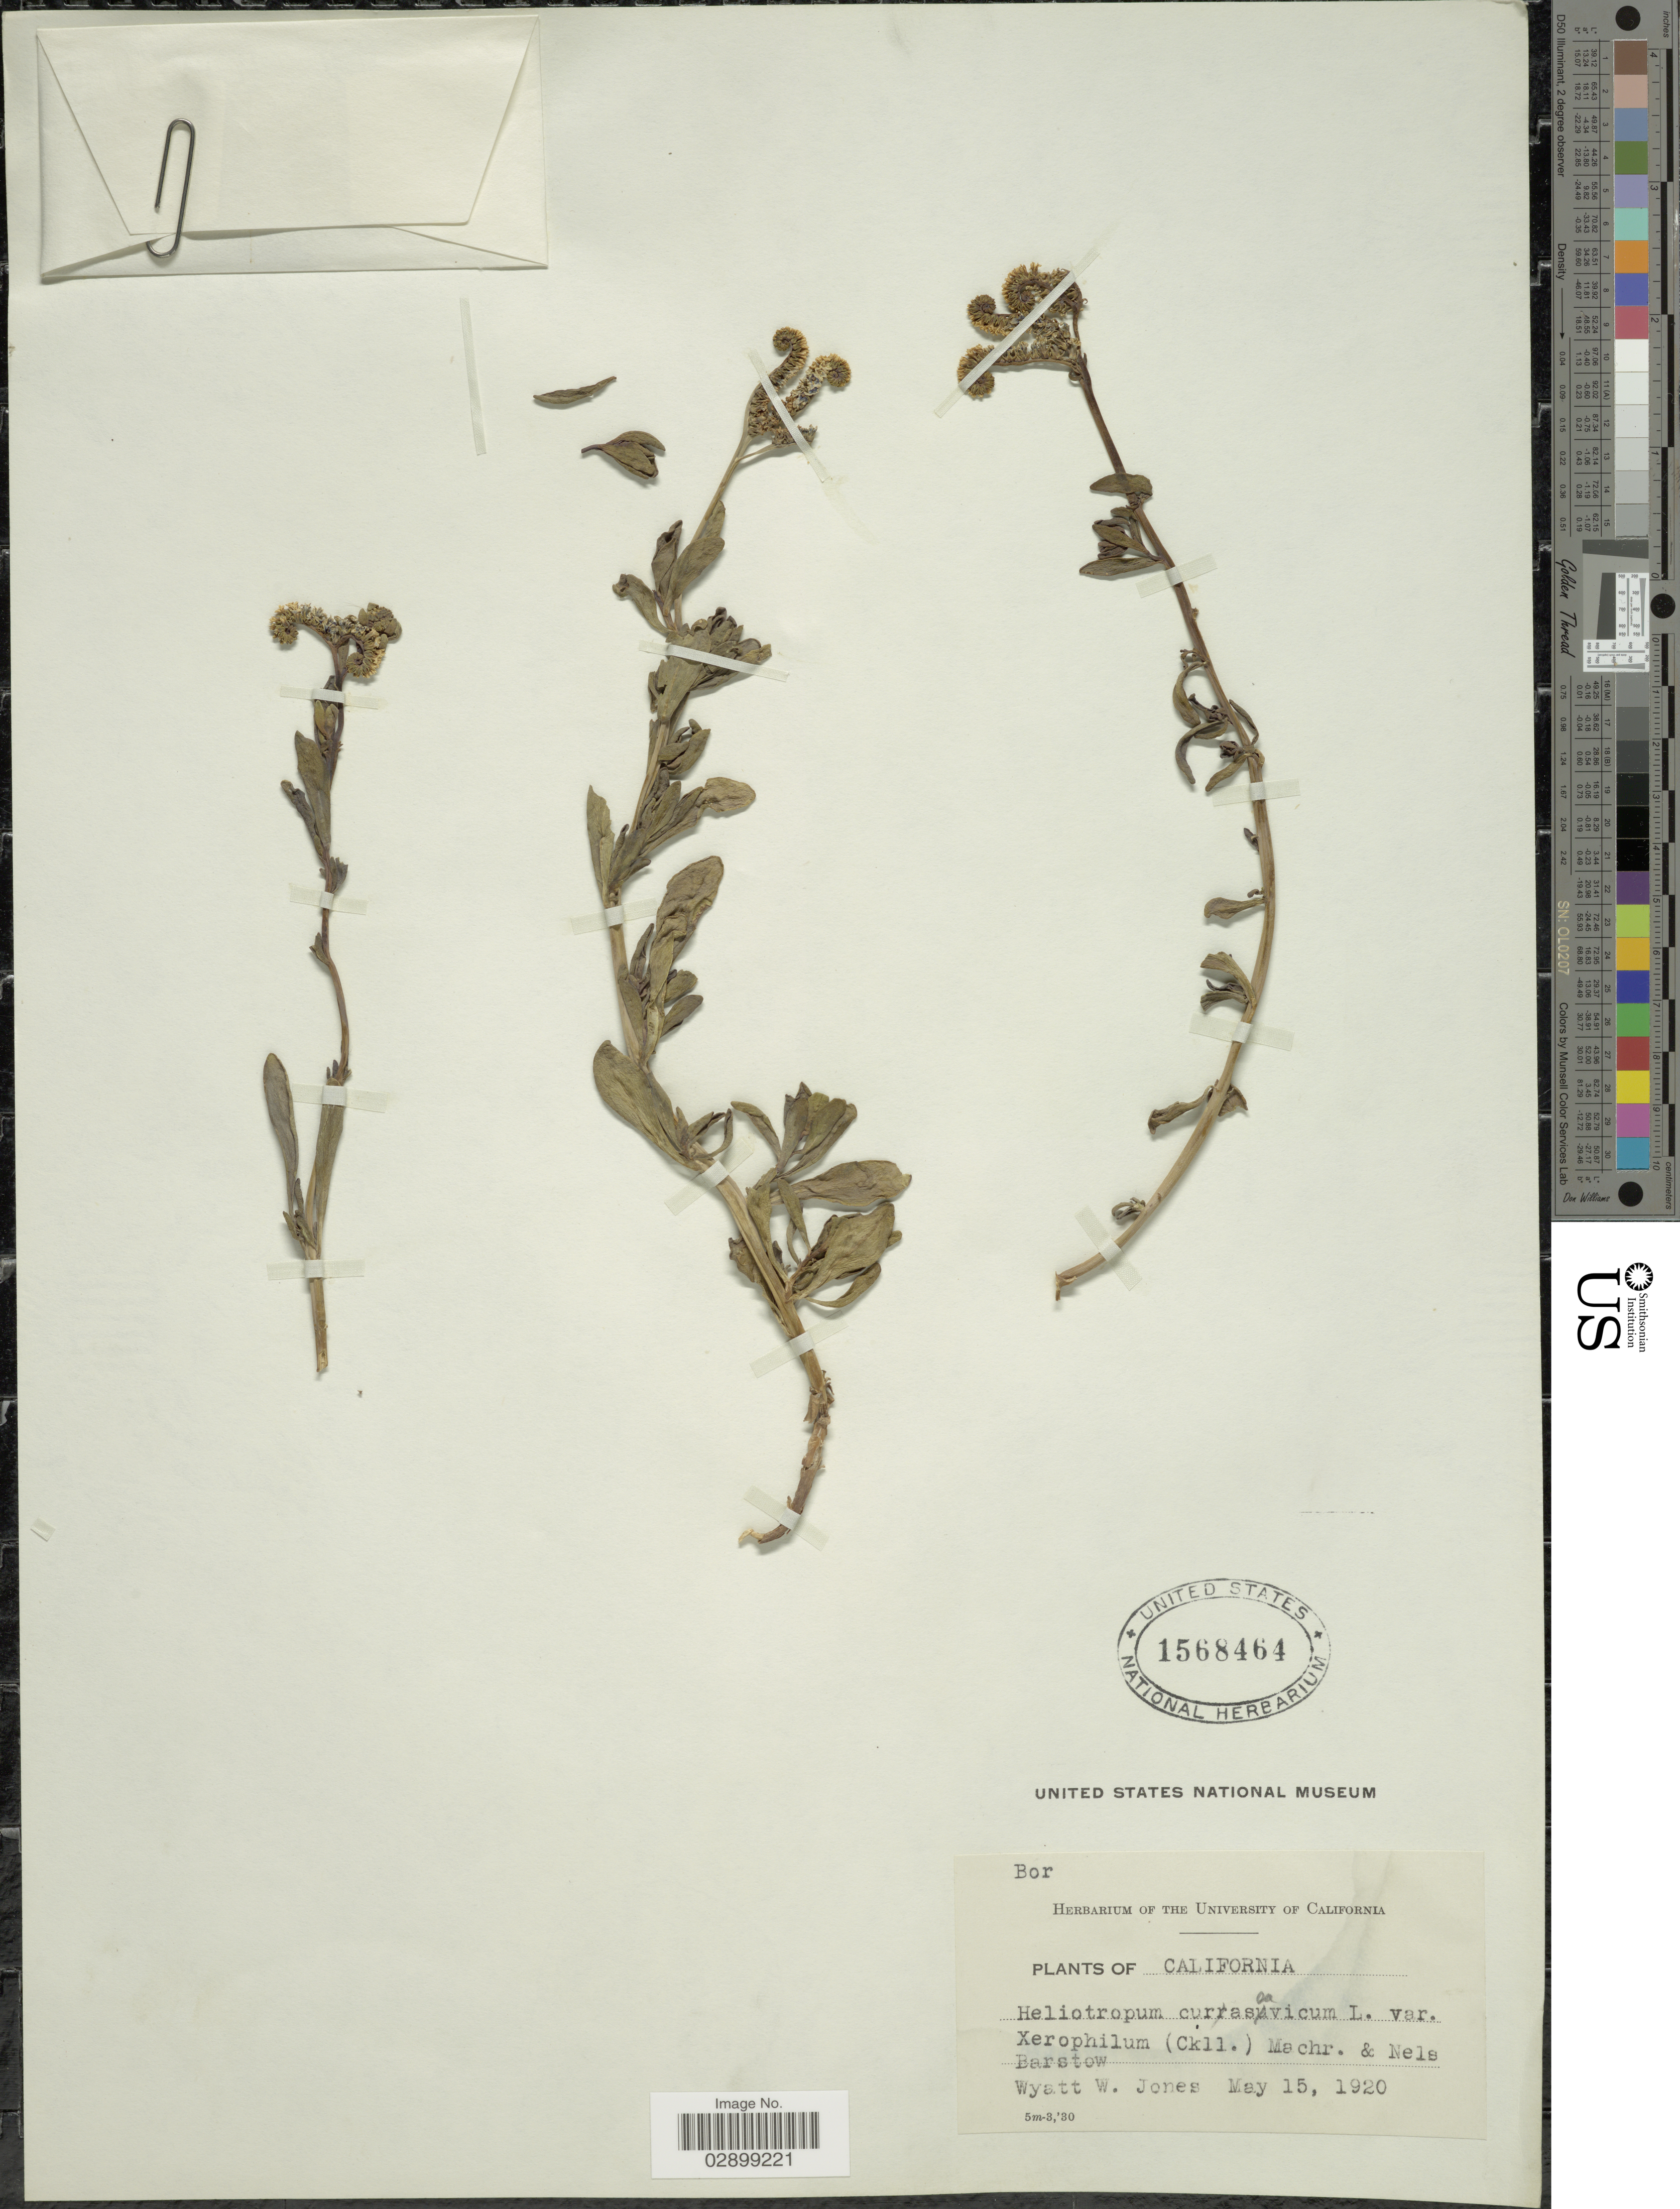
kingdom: Plantae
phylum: Tracheophyta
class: Magnoliopsida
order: Boraginales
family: Heliotropiaceae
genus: Heliotropium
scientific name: Heliotropium sp.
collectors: W. W. Jones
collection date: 1920-05-15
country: United States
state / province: California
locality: Machr. & Nels Barstow.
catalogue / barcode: US 1568464